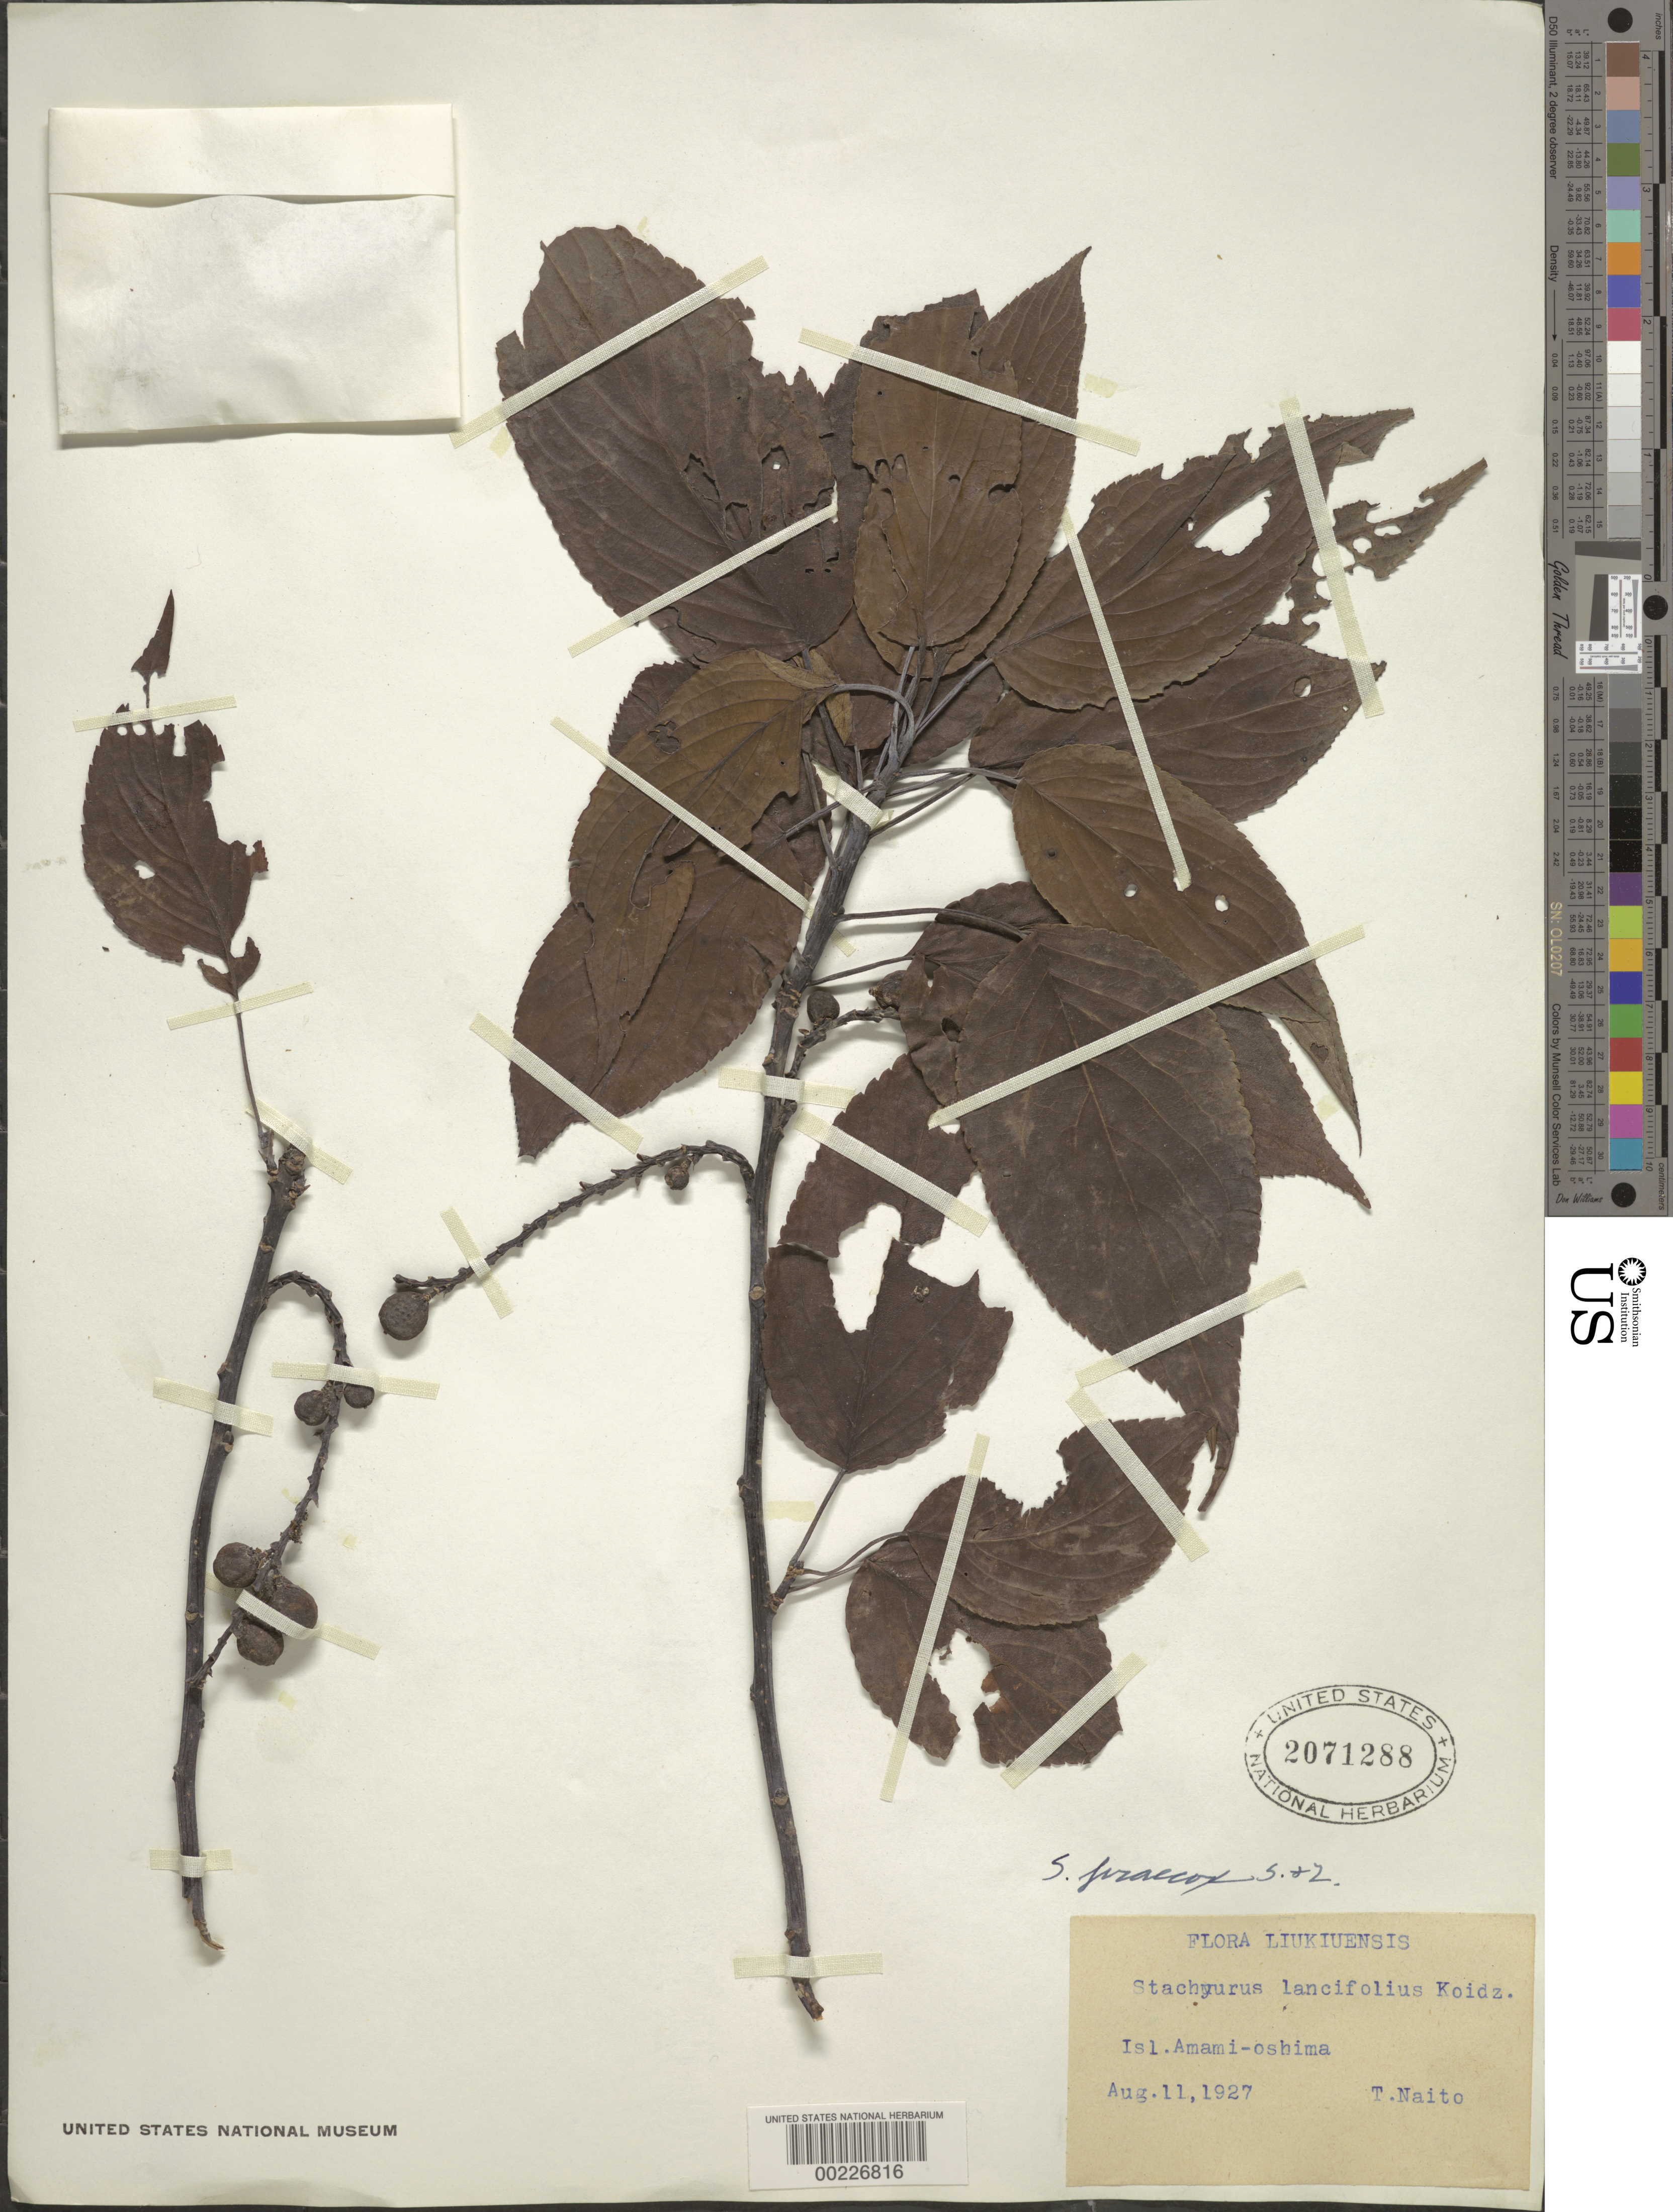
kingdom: Plantae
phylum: Tracheophyta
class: Magnoliopsida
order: Crossosomatales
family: Stachyuraceae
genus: Stachyurus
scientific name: Stachyurus praecox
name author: Siebold & Zucc.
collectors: T. Naito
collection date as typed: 11 Aug 1927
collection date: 1927-08-11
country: Japan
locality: Amami-oshima island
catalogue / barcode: US 2071288